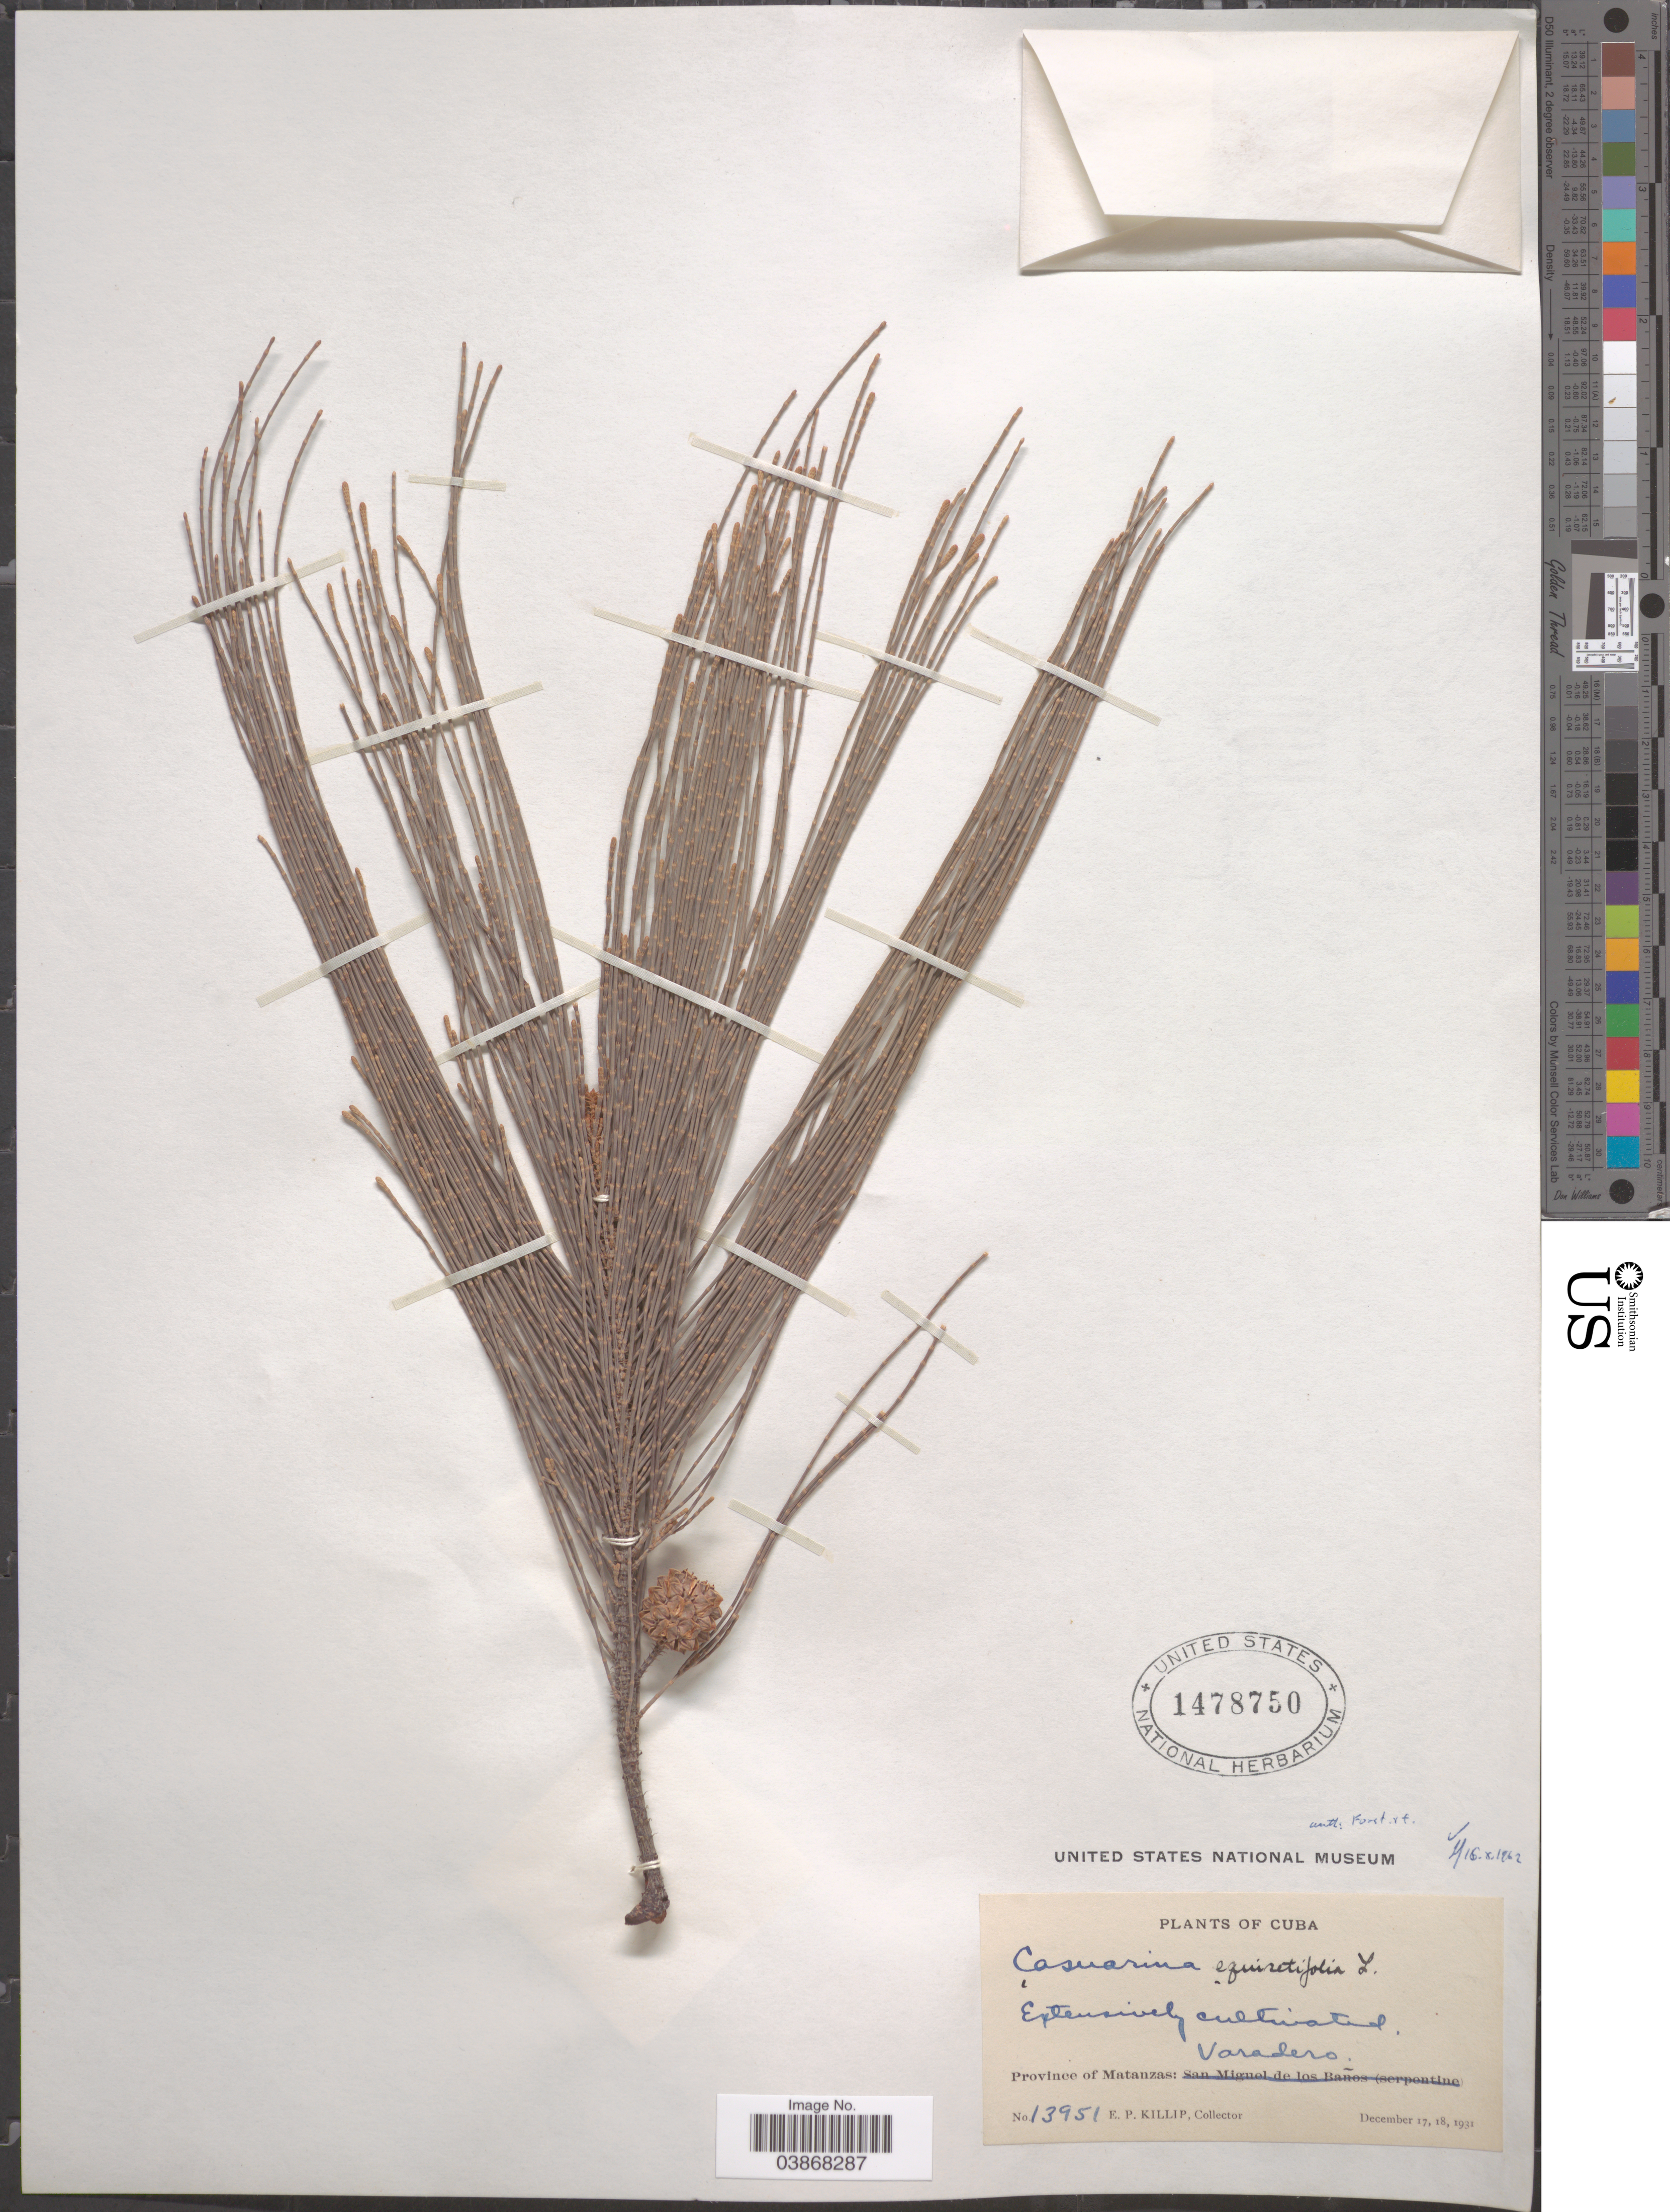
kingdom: Plantae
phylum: Tracheophyta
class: Magnoliopsida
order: Fagales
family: Casuarinaceae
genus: Casuarina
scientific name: Casuarina equisetifolia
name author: L.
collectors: E. P. Killip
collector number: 13951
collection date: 1931-12-17/1931-12-18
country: Cuba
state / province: Matanzas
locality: Varadero.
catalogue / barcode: US 1478750